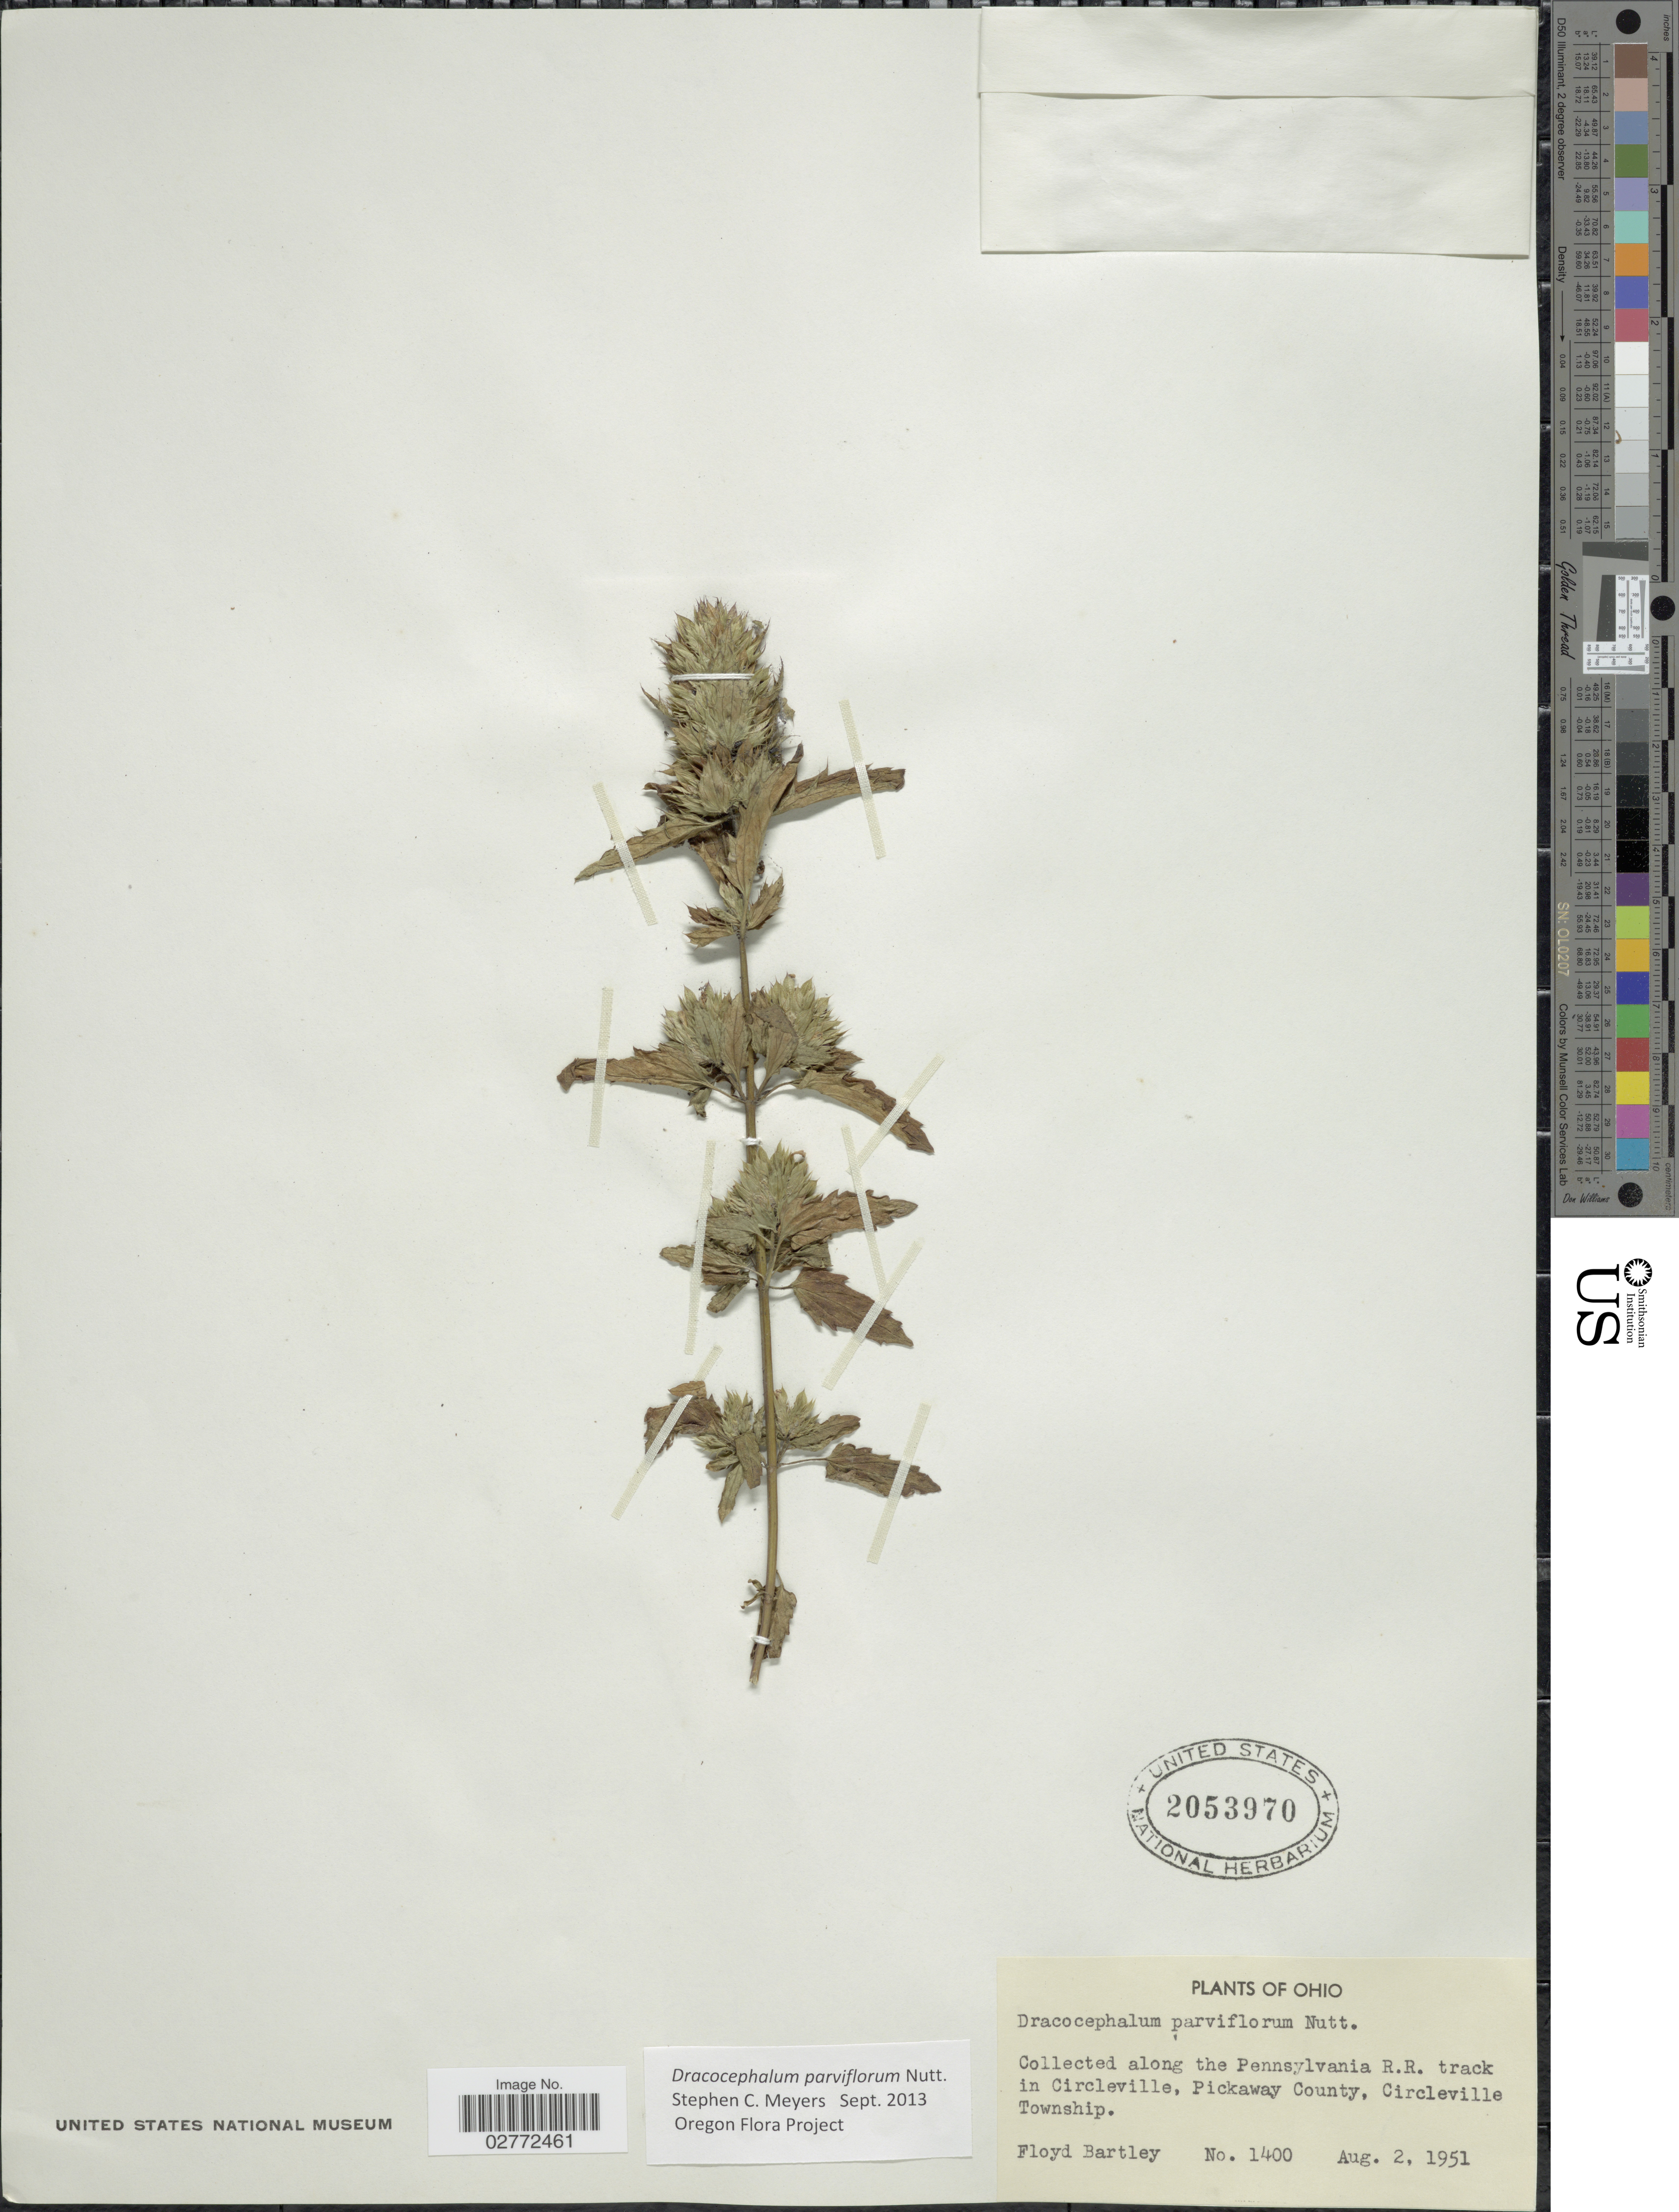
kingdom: Plantae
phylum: Tracheophyta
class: Magnoliopsida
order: Lamiales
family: Lamiaceae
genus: Dracocephalum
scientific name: Dracocephalum parviflorum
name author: Nutt.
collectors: F. Bartley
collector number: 1400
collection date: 1951-08-02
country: United States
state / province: Ohio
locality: Along the Pennsylvania R.R. track in Circleville, Pickaway County, Circleville Township.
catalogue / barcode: US 2053970